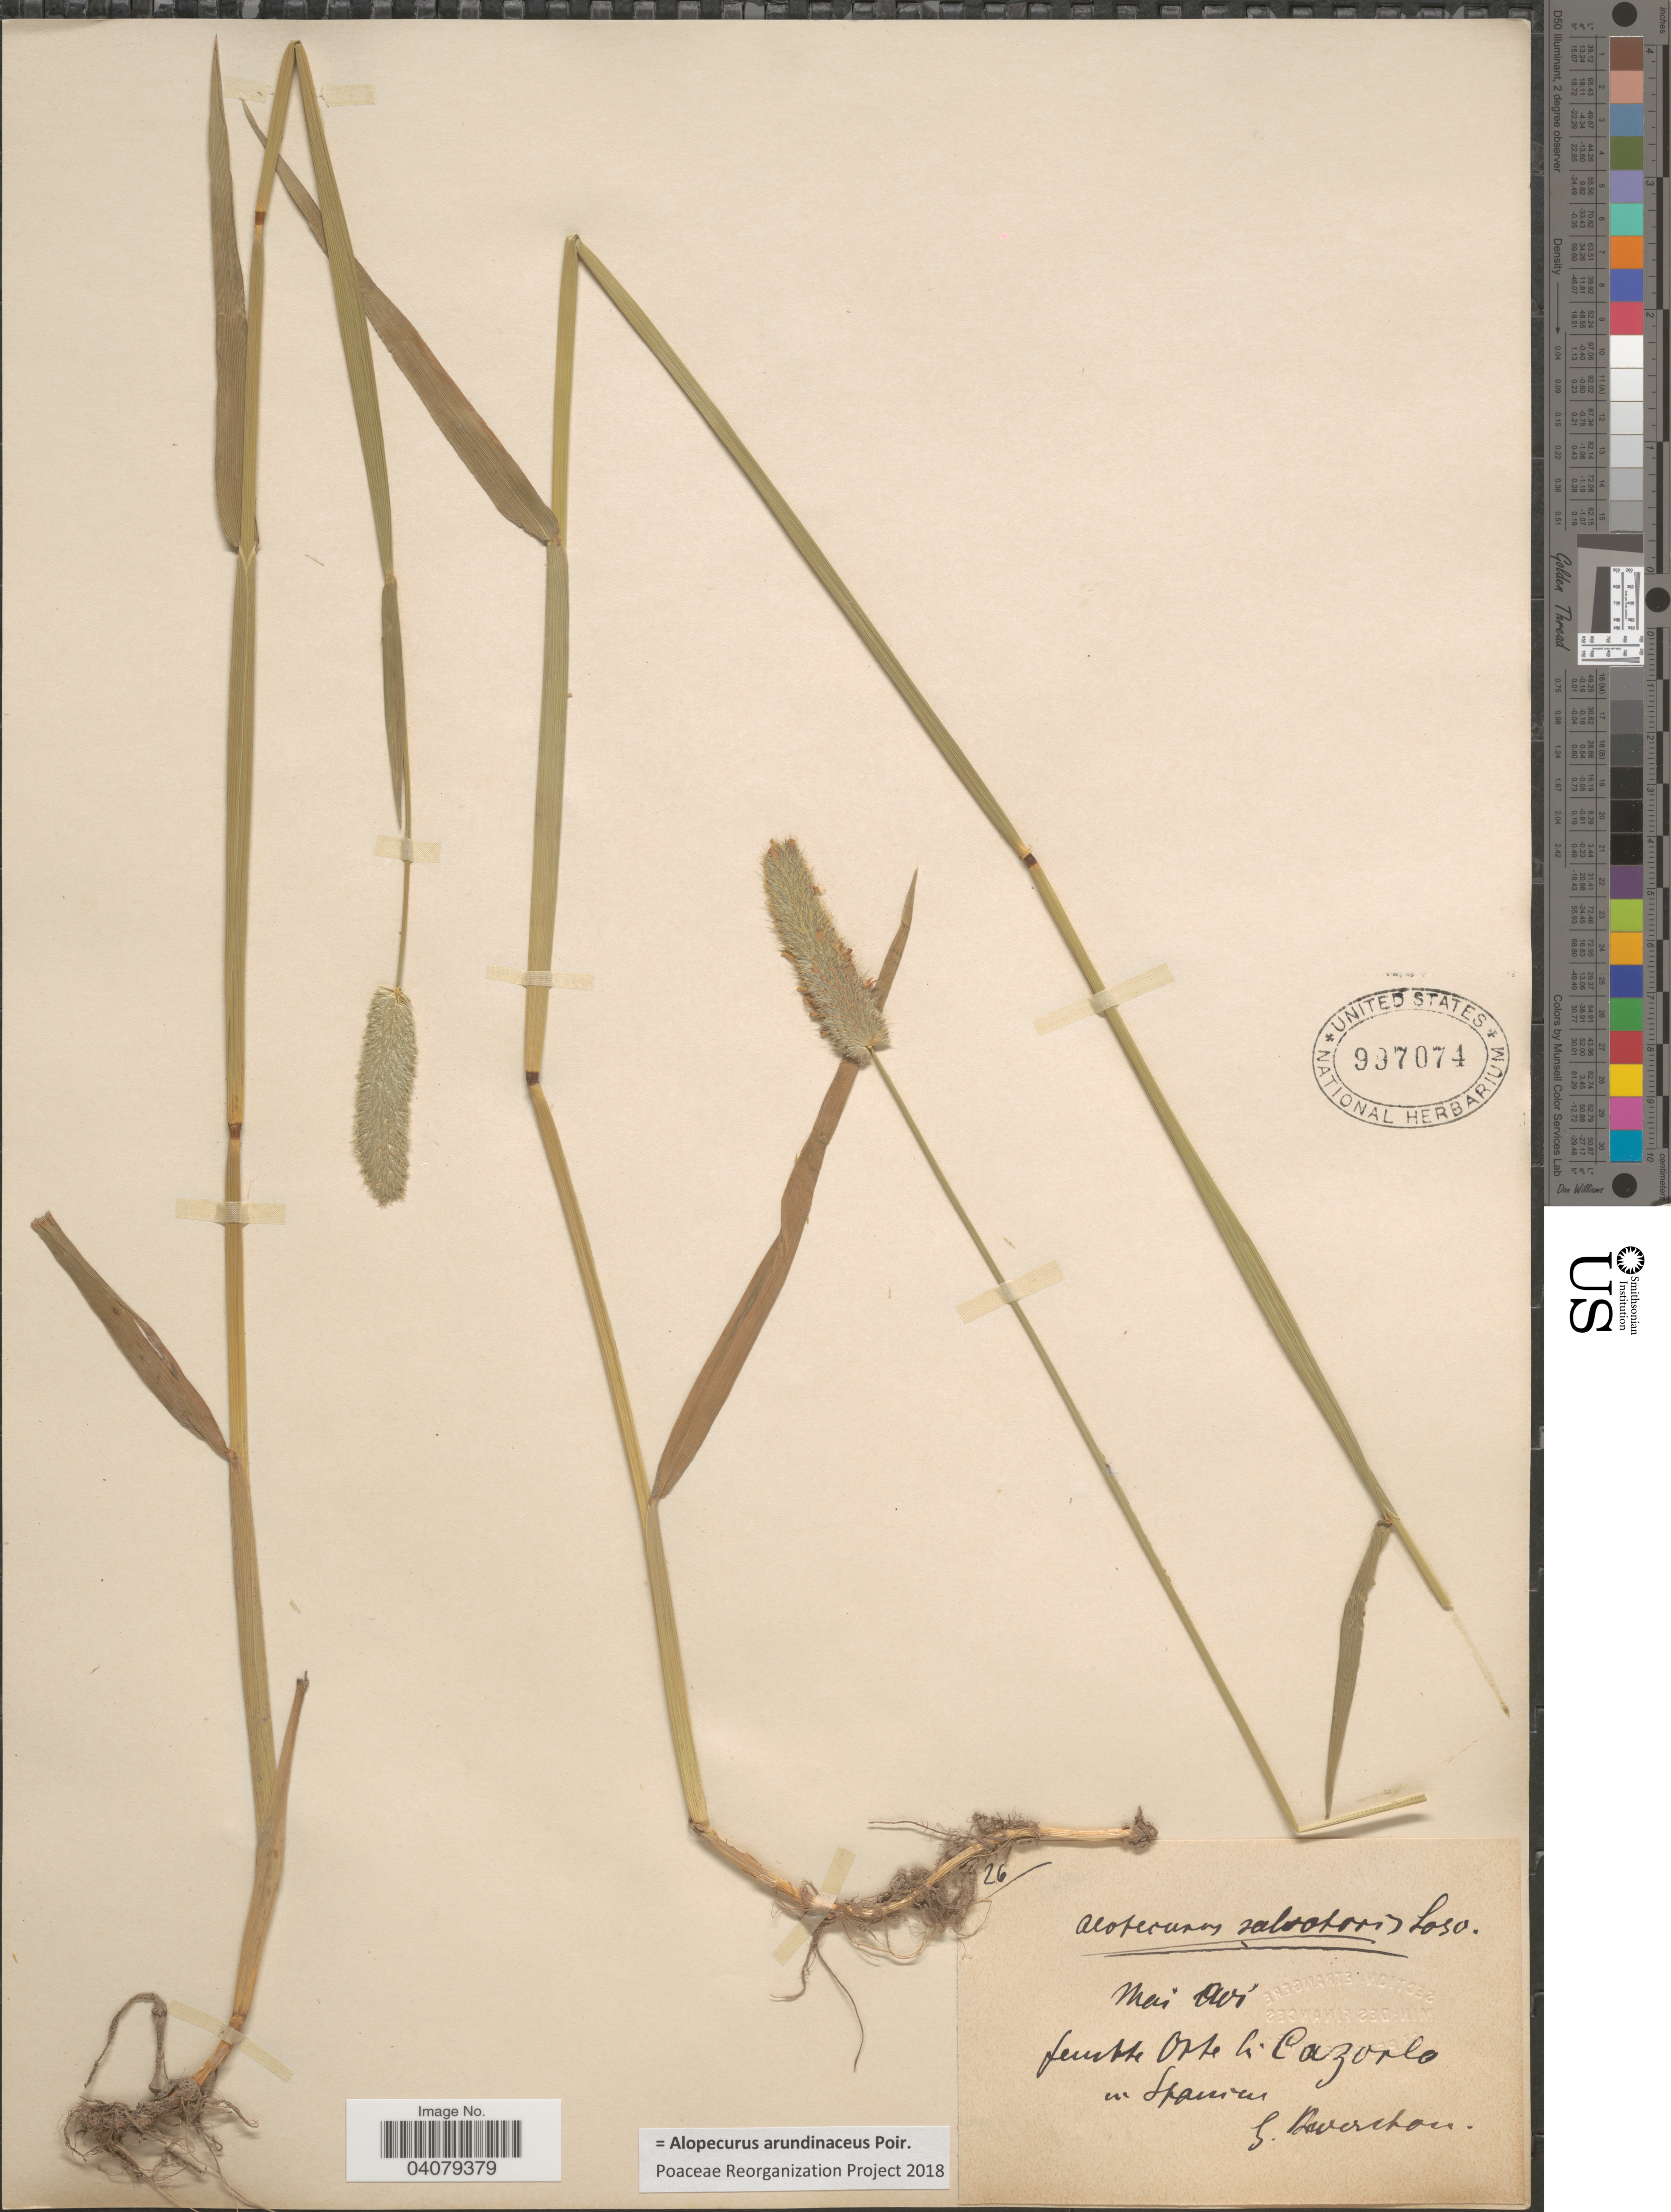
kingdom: Plantae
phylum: Tracheophyta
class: Liliopsida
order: Poales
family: Poaceae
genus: Alopecurus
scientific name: Alopecurus arundinaceus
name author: Poir.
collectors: J. Reverchon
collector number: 26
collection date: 1901-05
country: Spain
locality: Feuchte Orte bei Cazorla.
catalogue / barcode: US 997074